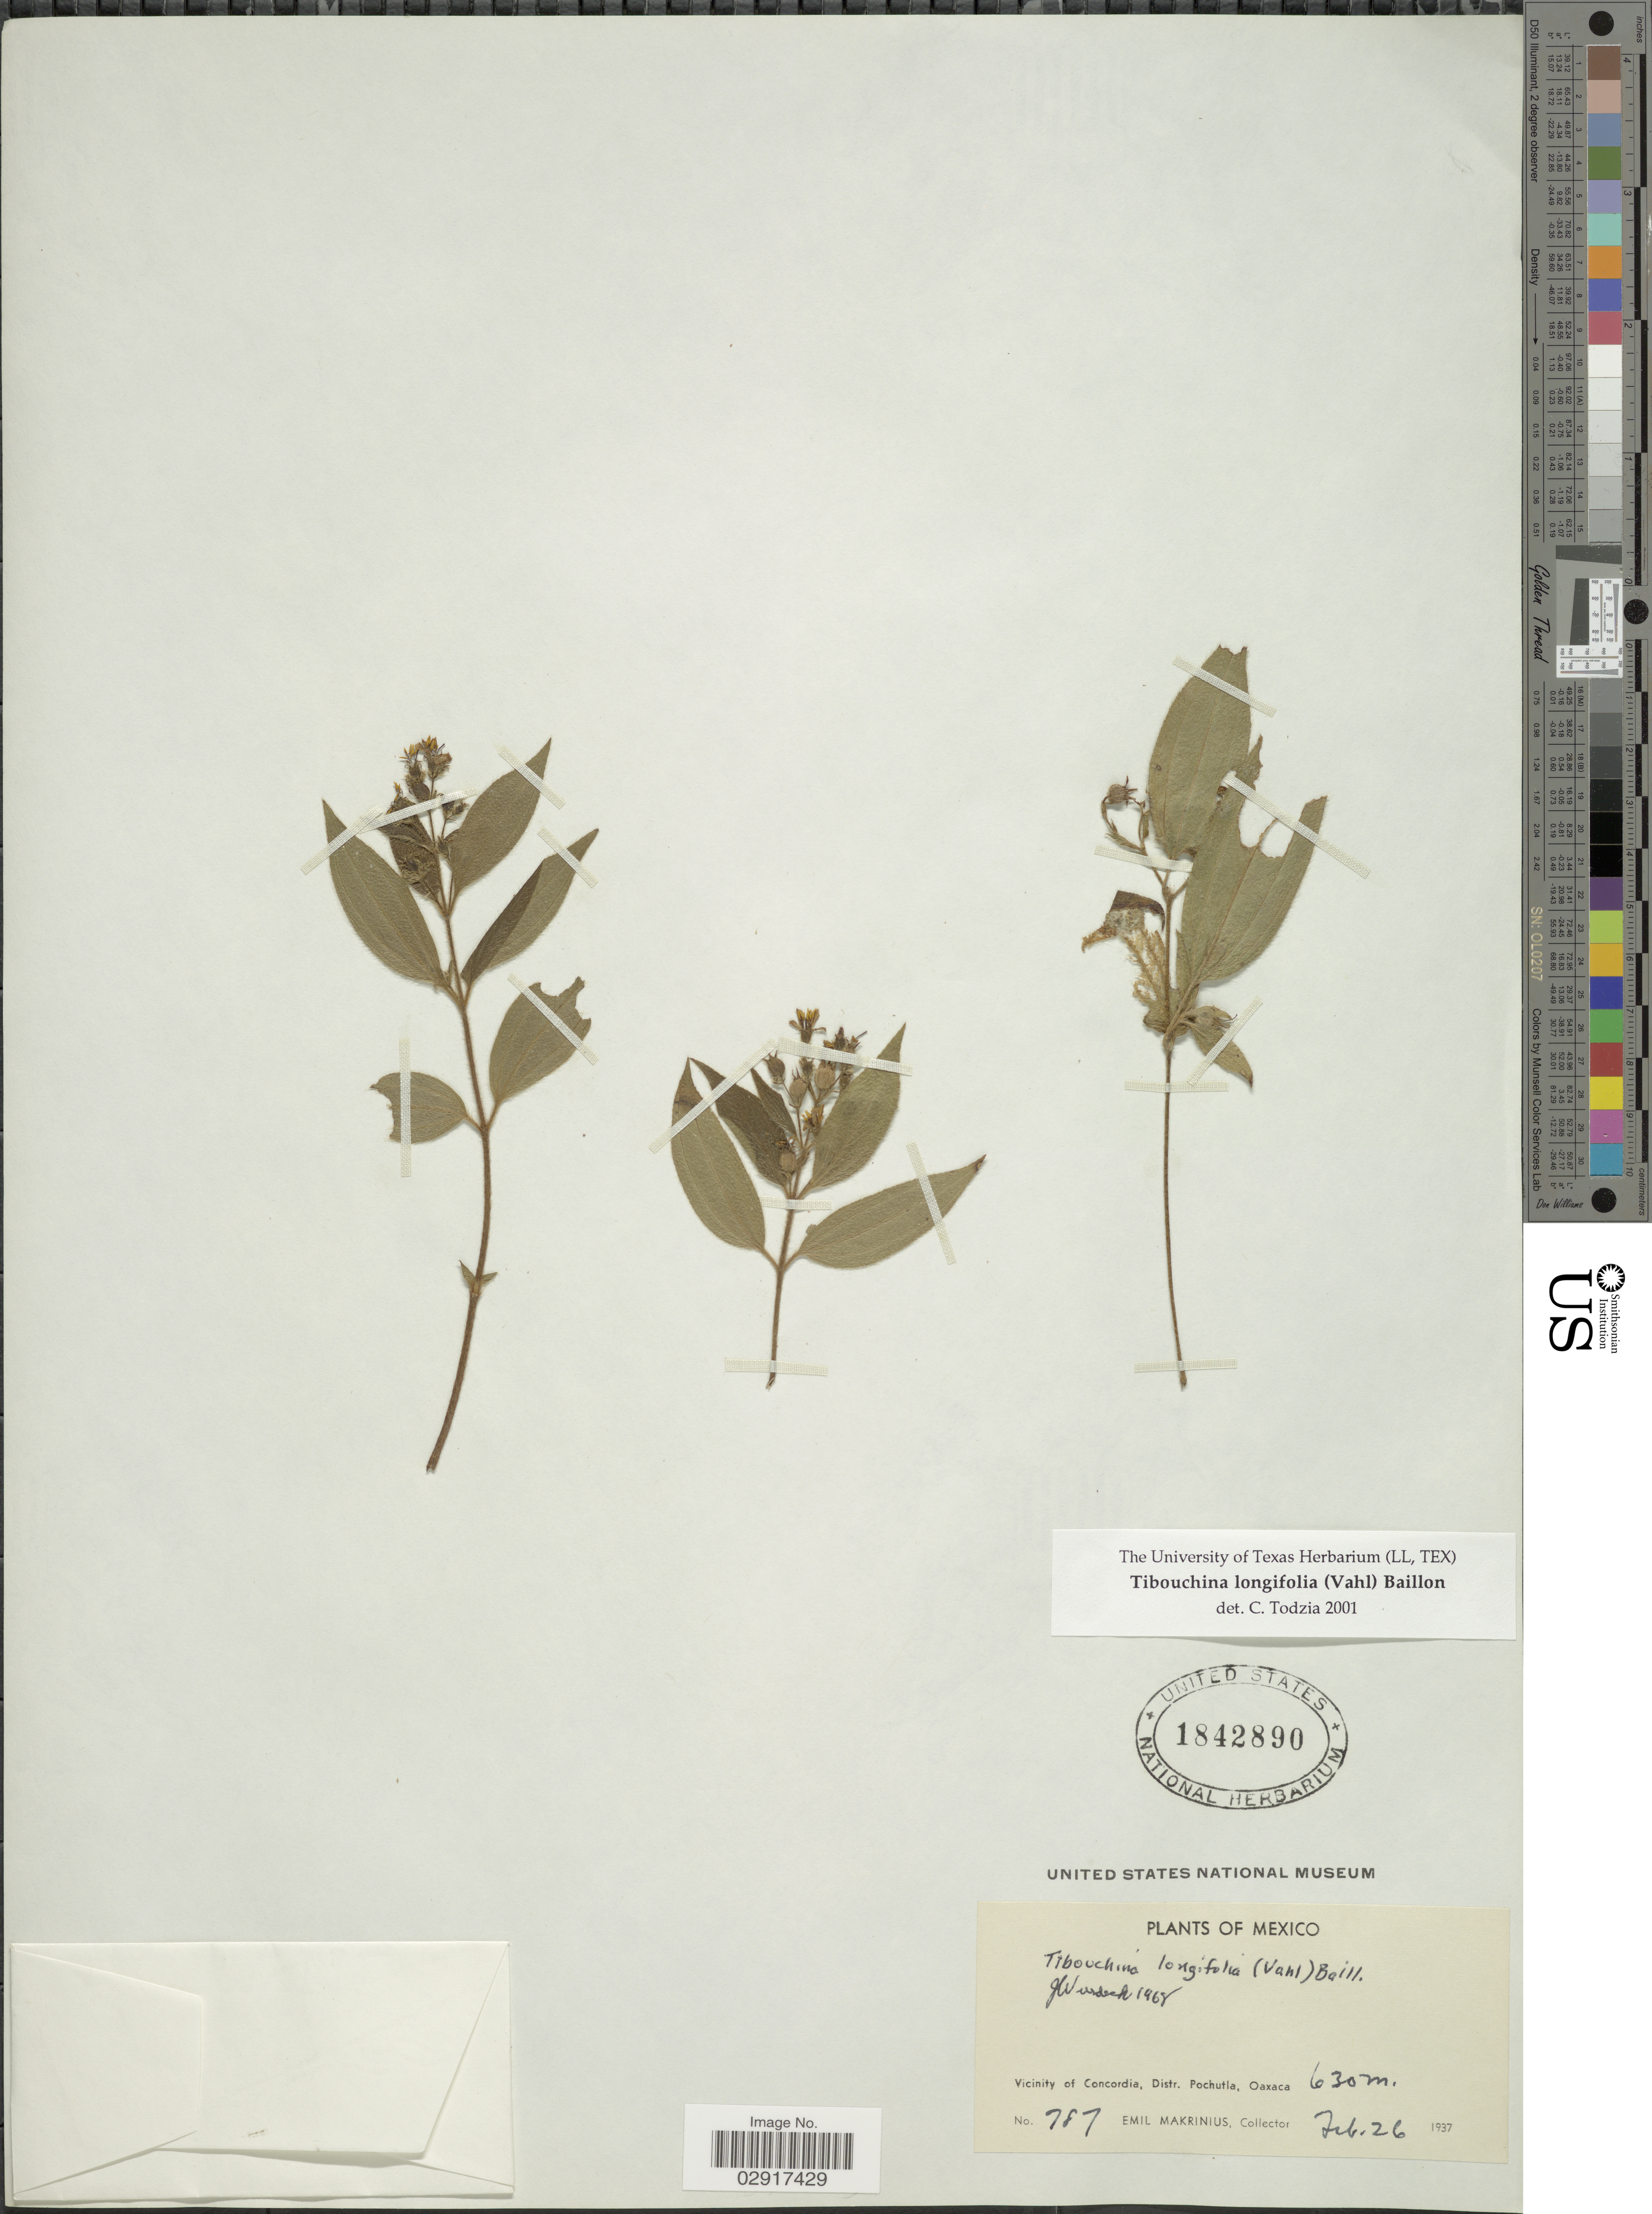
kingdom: Plantae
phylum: Tracheophyta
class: Magnoliopsida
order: Myrtales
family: Melastomataceae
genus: Chaetogastra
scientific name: Chaetogastra longifolia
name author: (Vahl) DC.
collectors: E. Makrinius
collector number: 787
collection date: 1937-02-26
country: Mexico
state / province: Oaxaca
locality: Vicinity of Concordia, Distr. Pochutla.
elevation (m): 630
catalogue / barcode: US 1842890